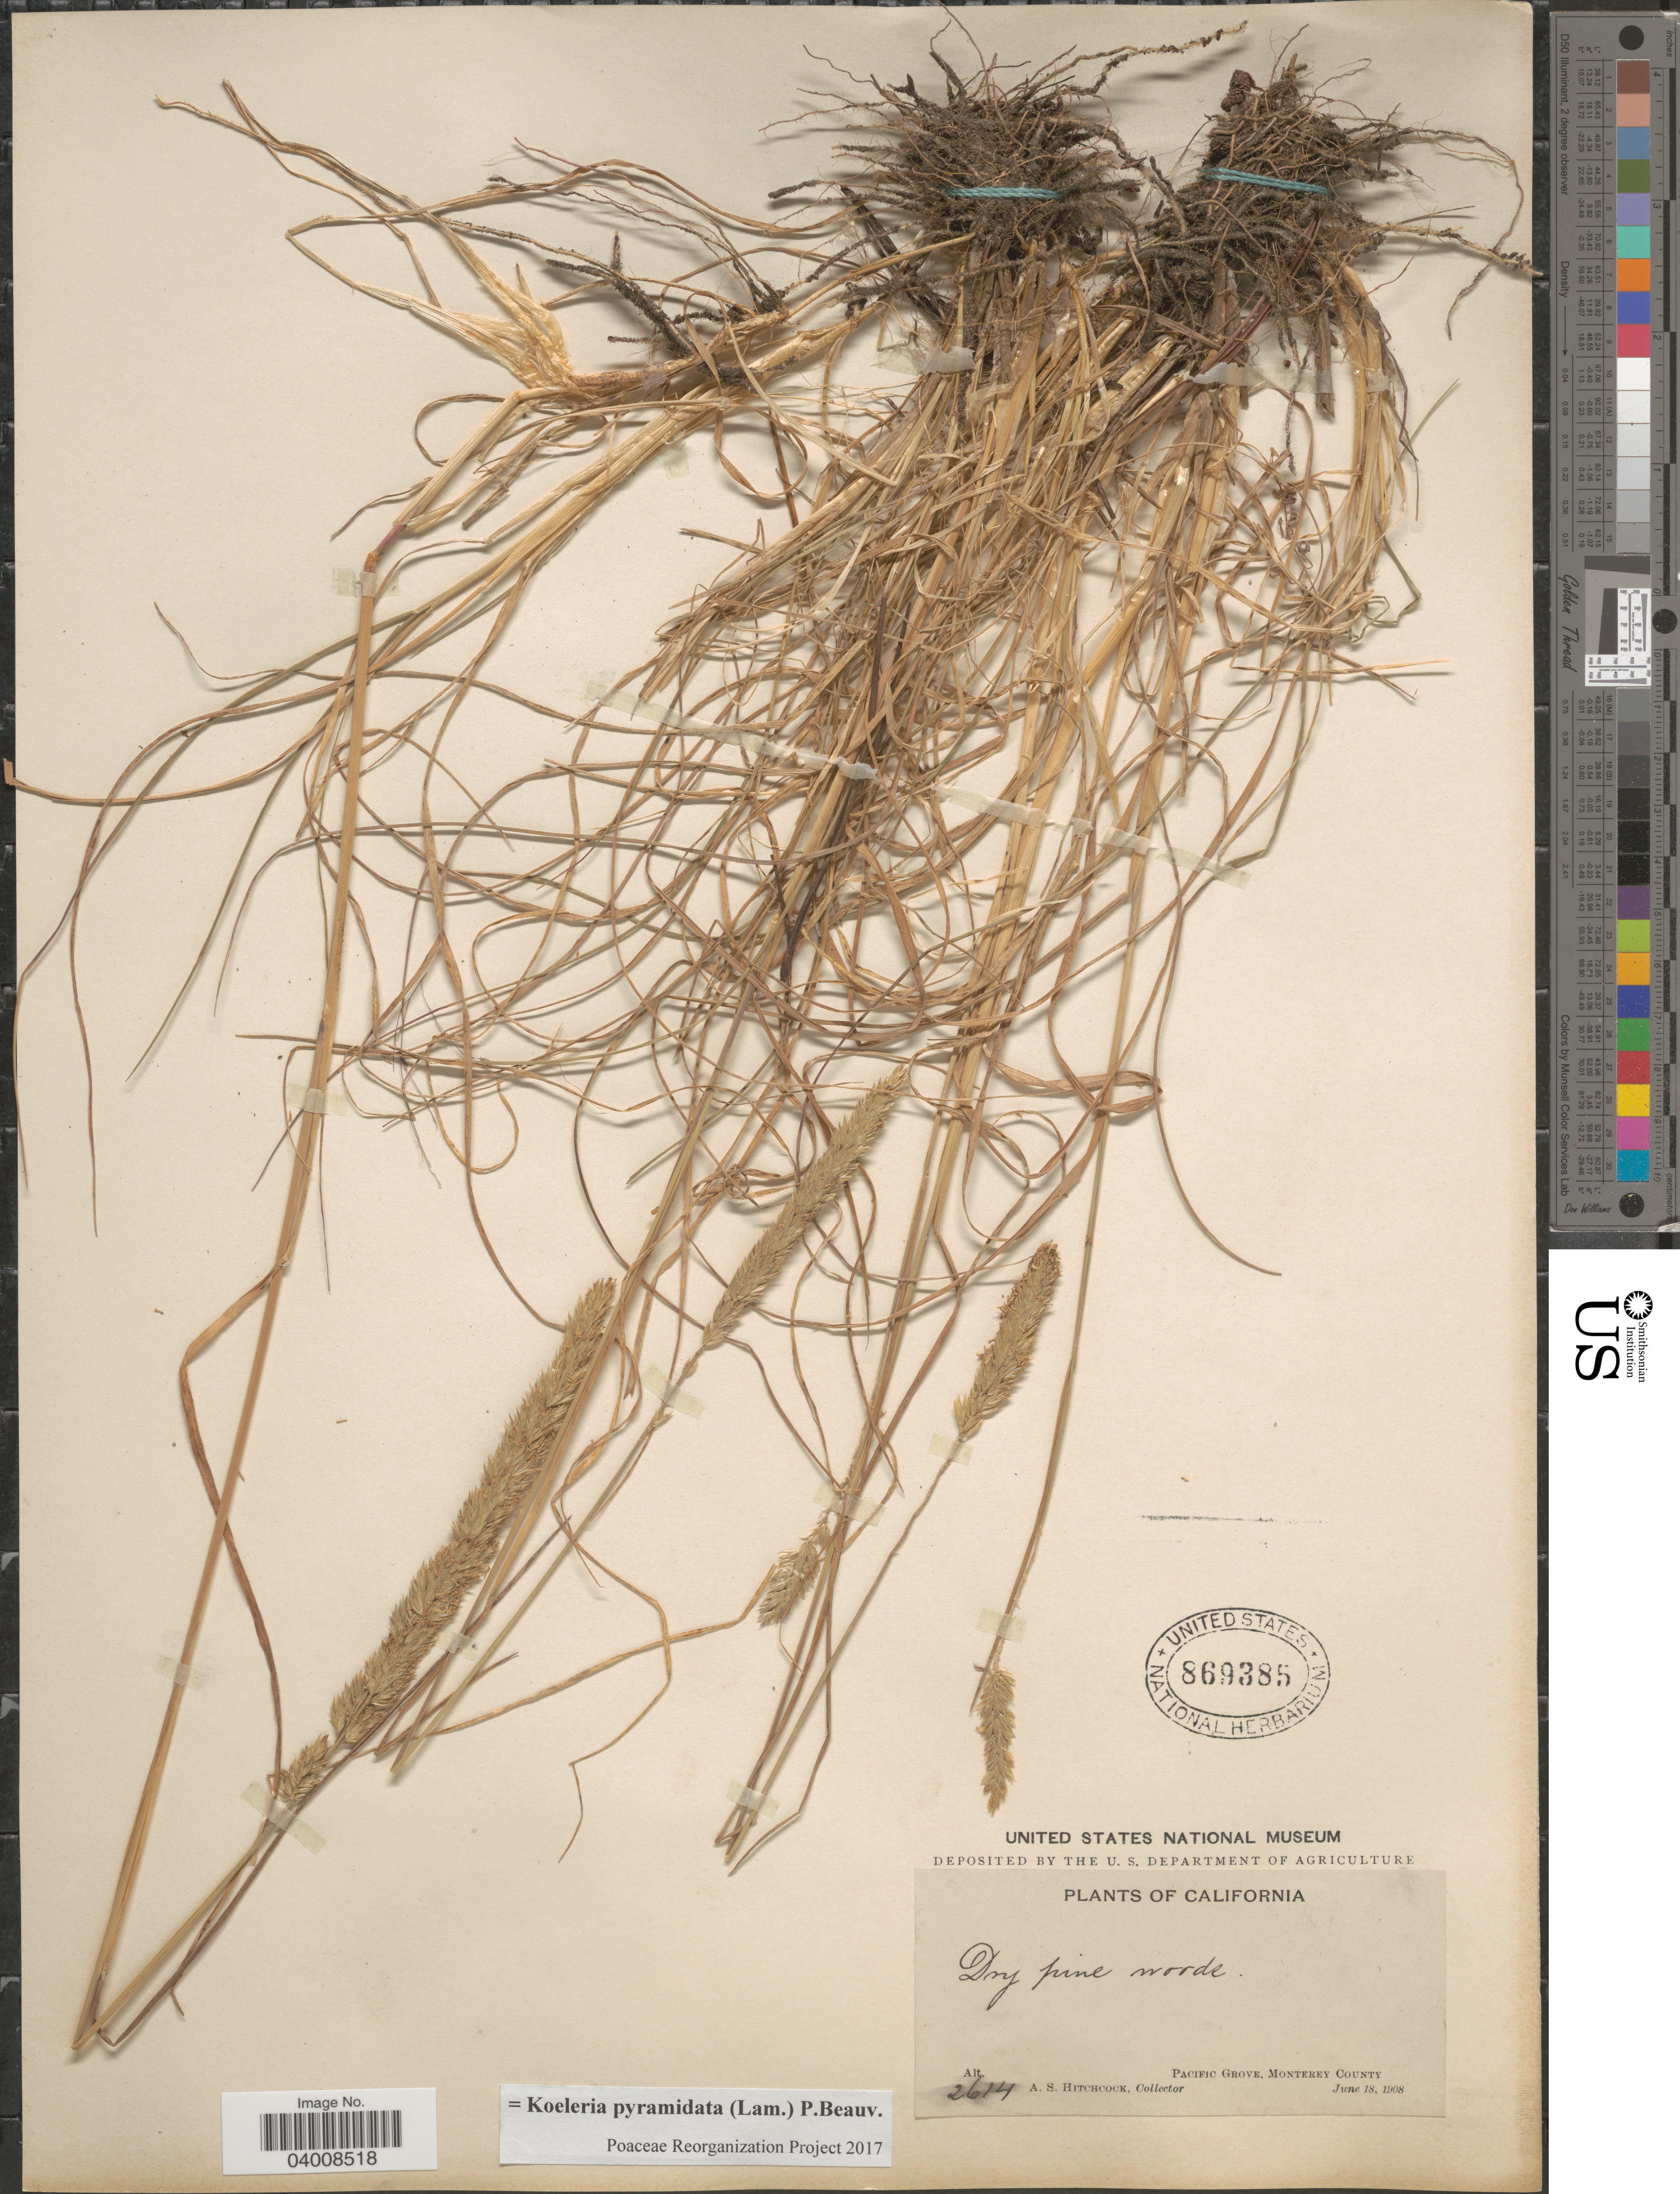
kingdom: Plantae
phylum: Tracheophyta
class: Liliopsida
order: Poales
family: Poaceae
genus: Koeleria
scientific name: Koeleria spicata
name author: (L.) Barberá et al.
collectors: A. S. Hitchcock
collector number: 2614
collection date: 1908-06-18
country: United States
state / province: California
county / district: Monterey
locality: Dry pine woods. Pacific Grove, Monterey County.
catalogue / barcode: US 869385